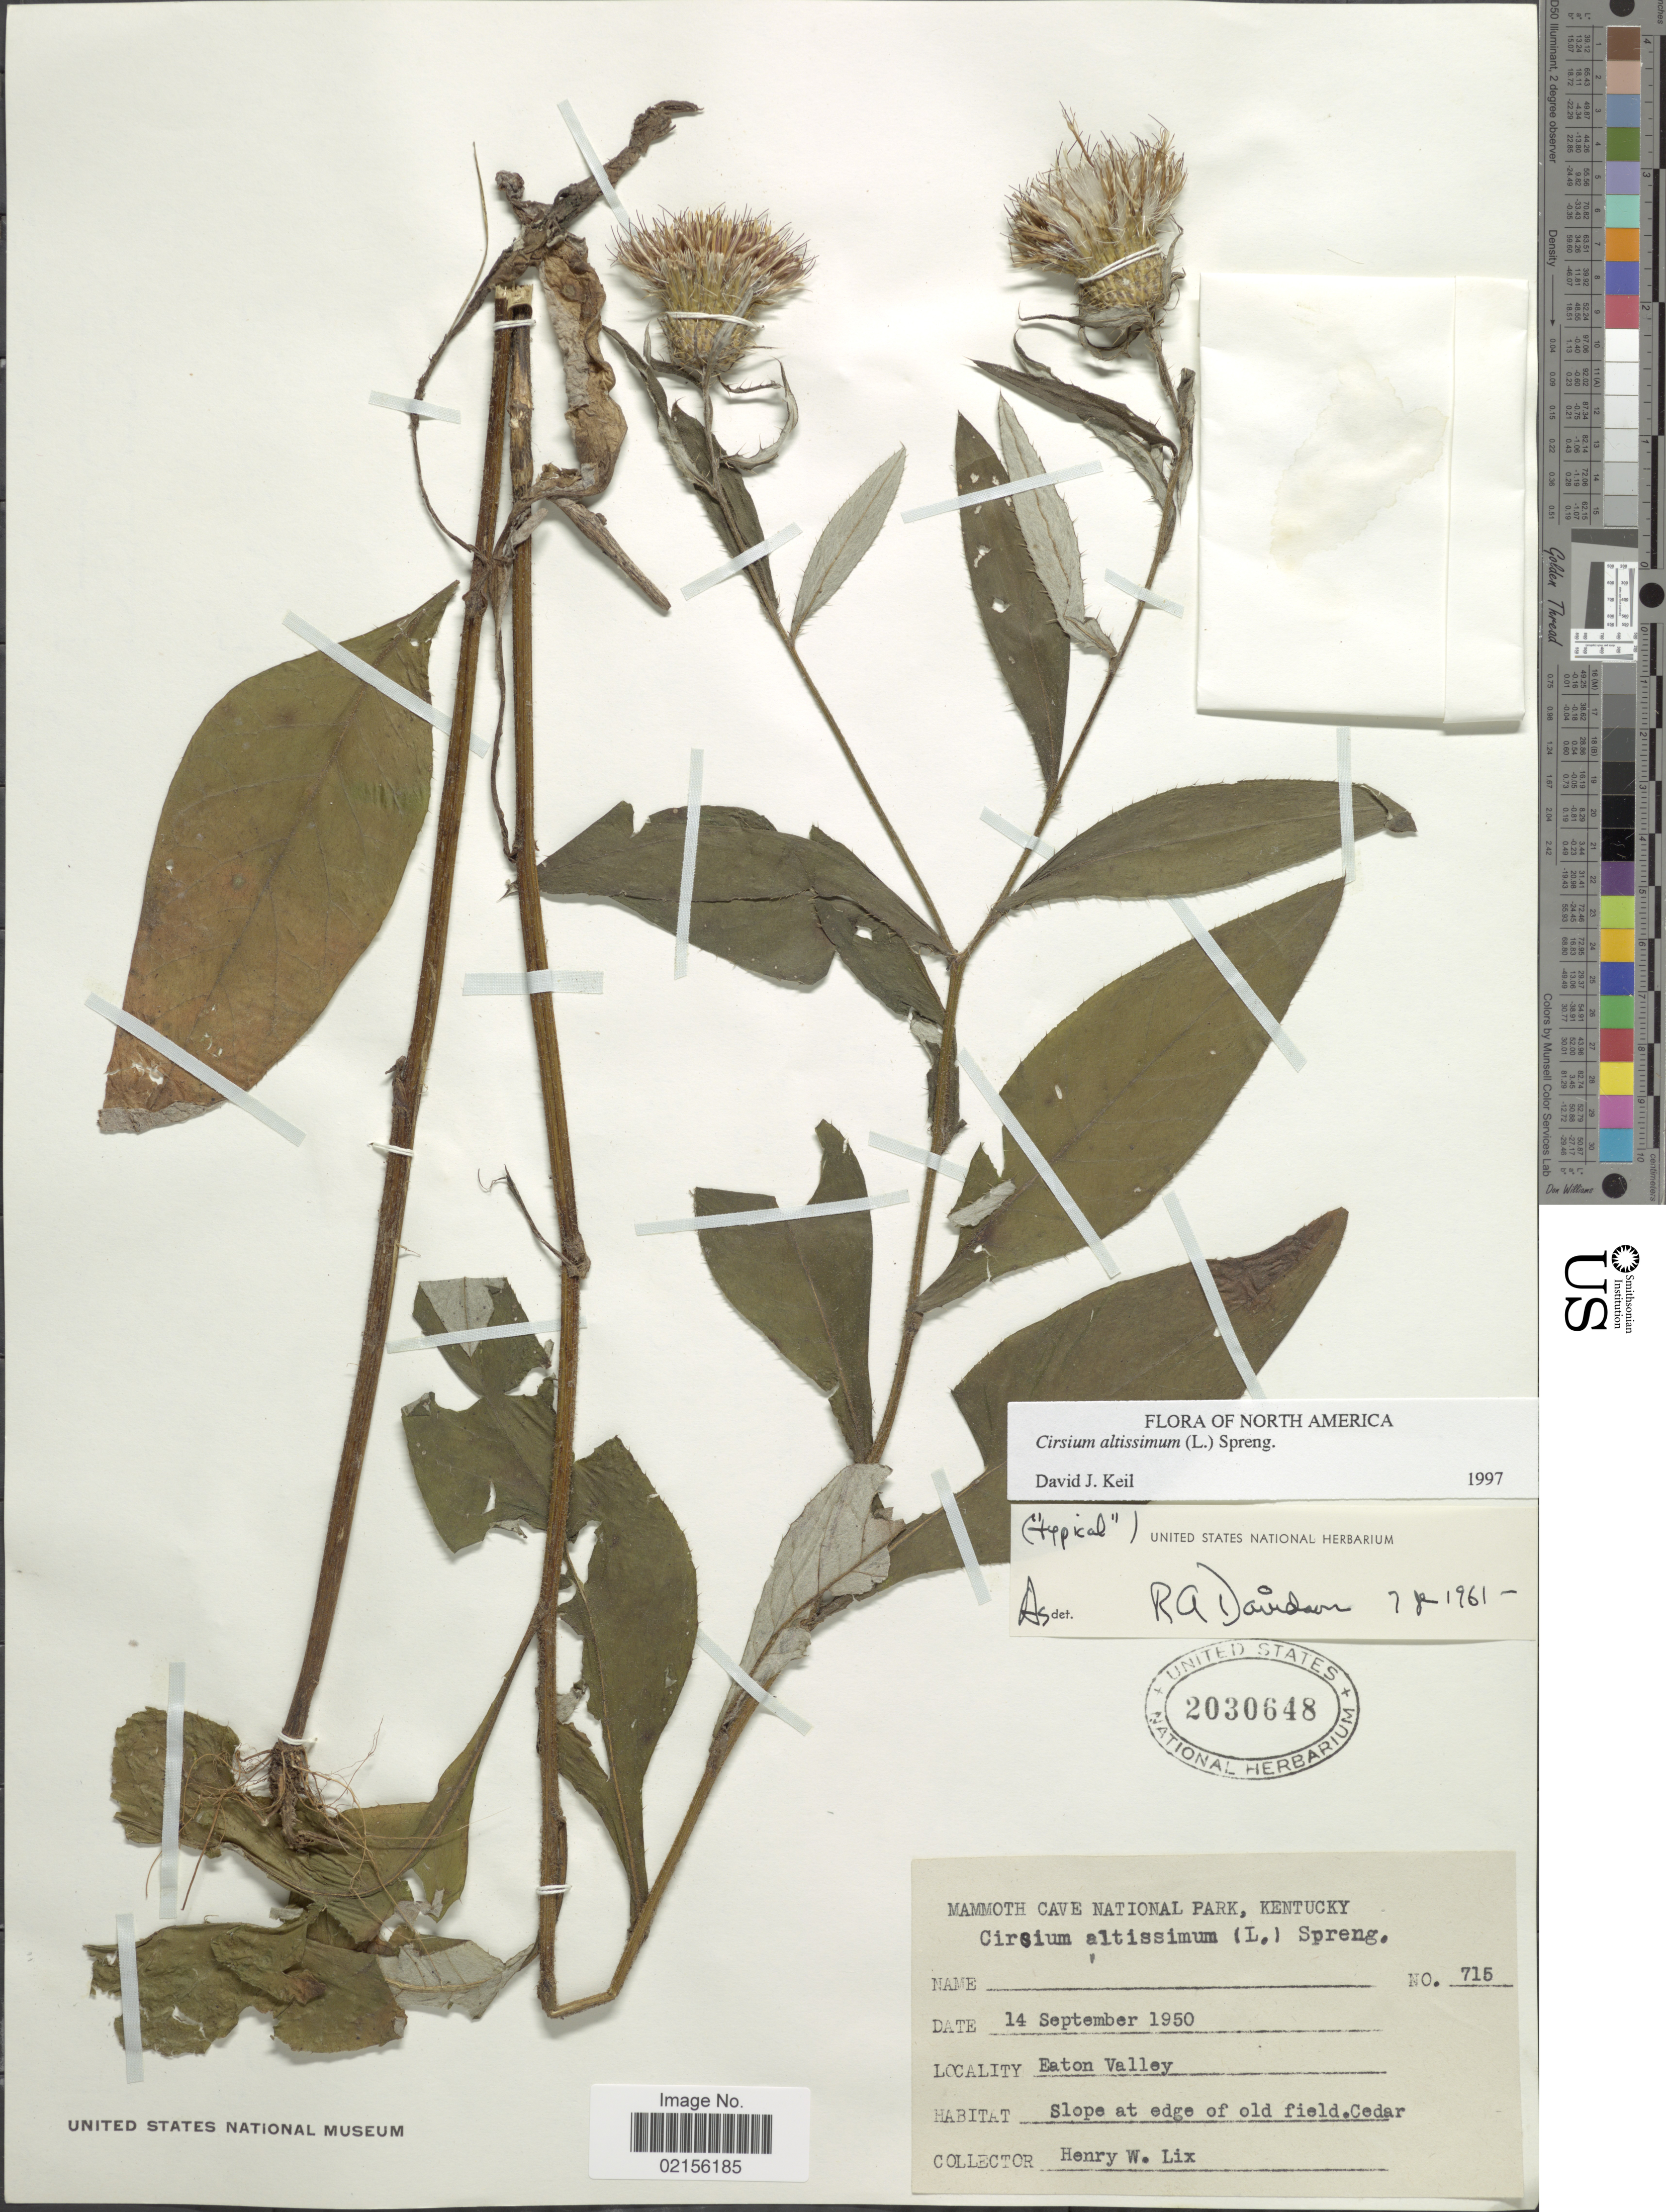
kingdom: Plantae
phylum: Tracheophyta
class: Magnoliopsida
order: Asterales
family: Asteraceae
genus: Cirsium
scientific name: Cirsium altissimum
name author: (L.) Spreng.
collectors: H. W. Lix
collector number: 715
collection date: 1950-09-14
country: United States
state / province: Kentucky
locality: Mammoth Cave National Park, Eaton Valley, Slope at edge o old field. Cedar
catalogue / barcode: US 2030648